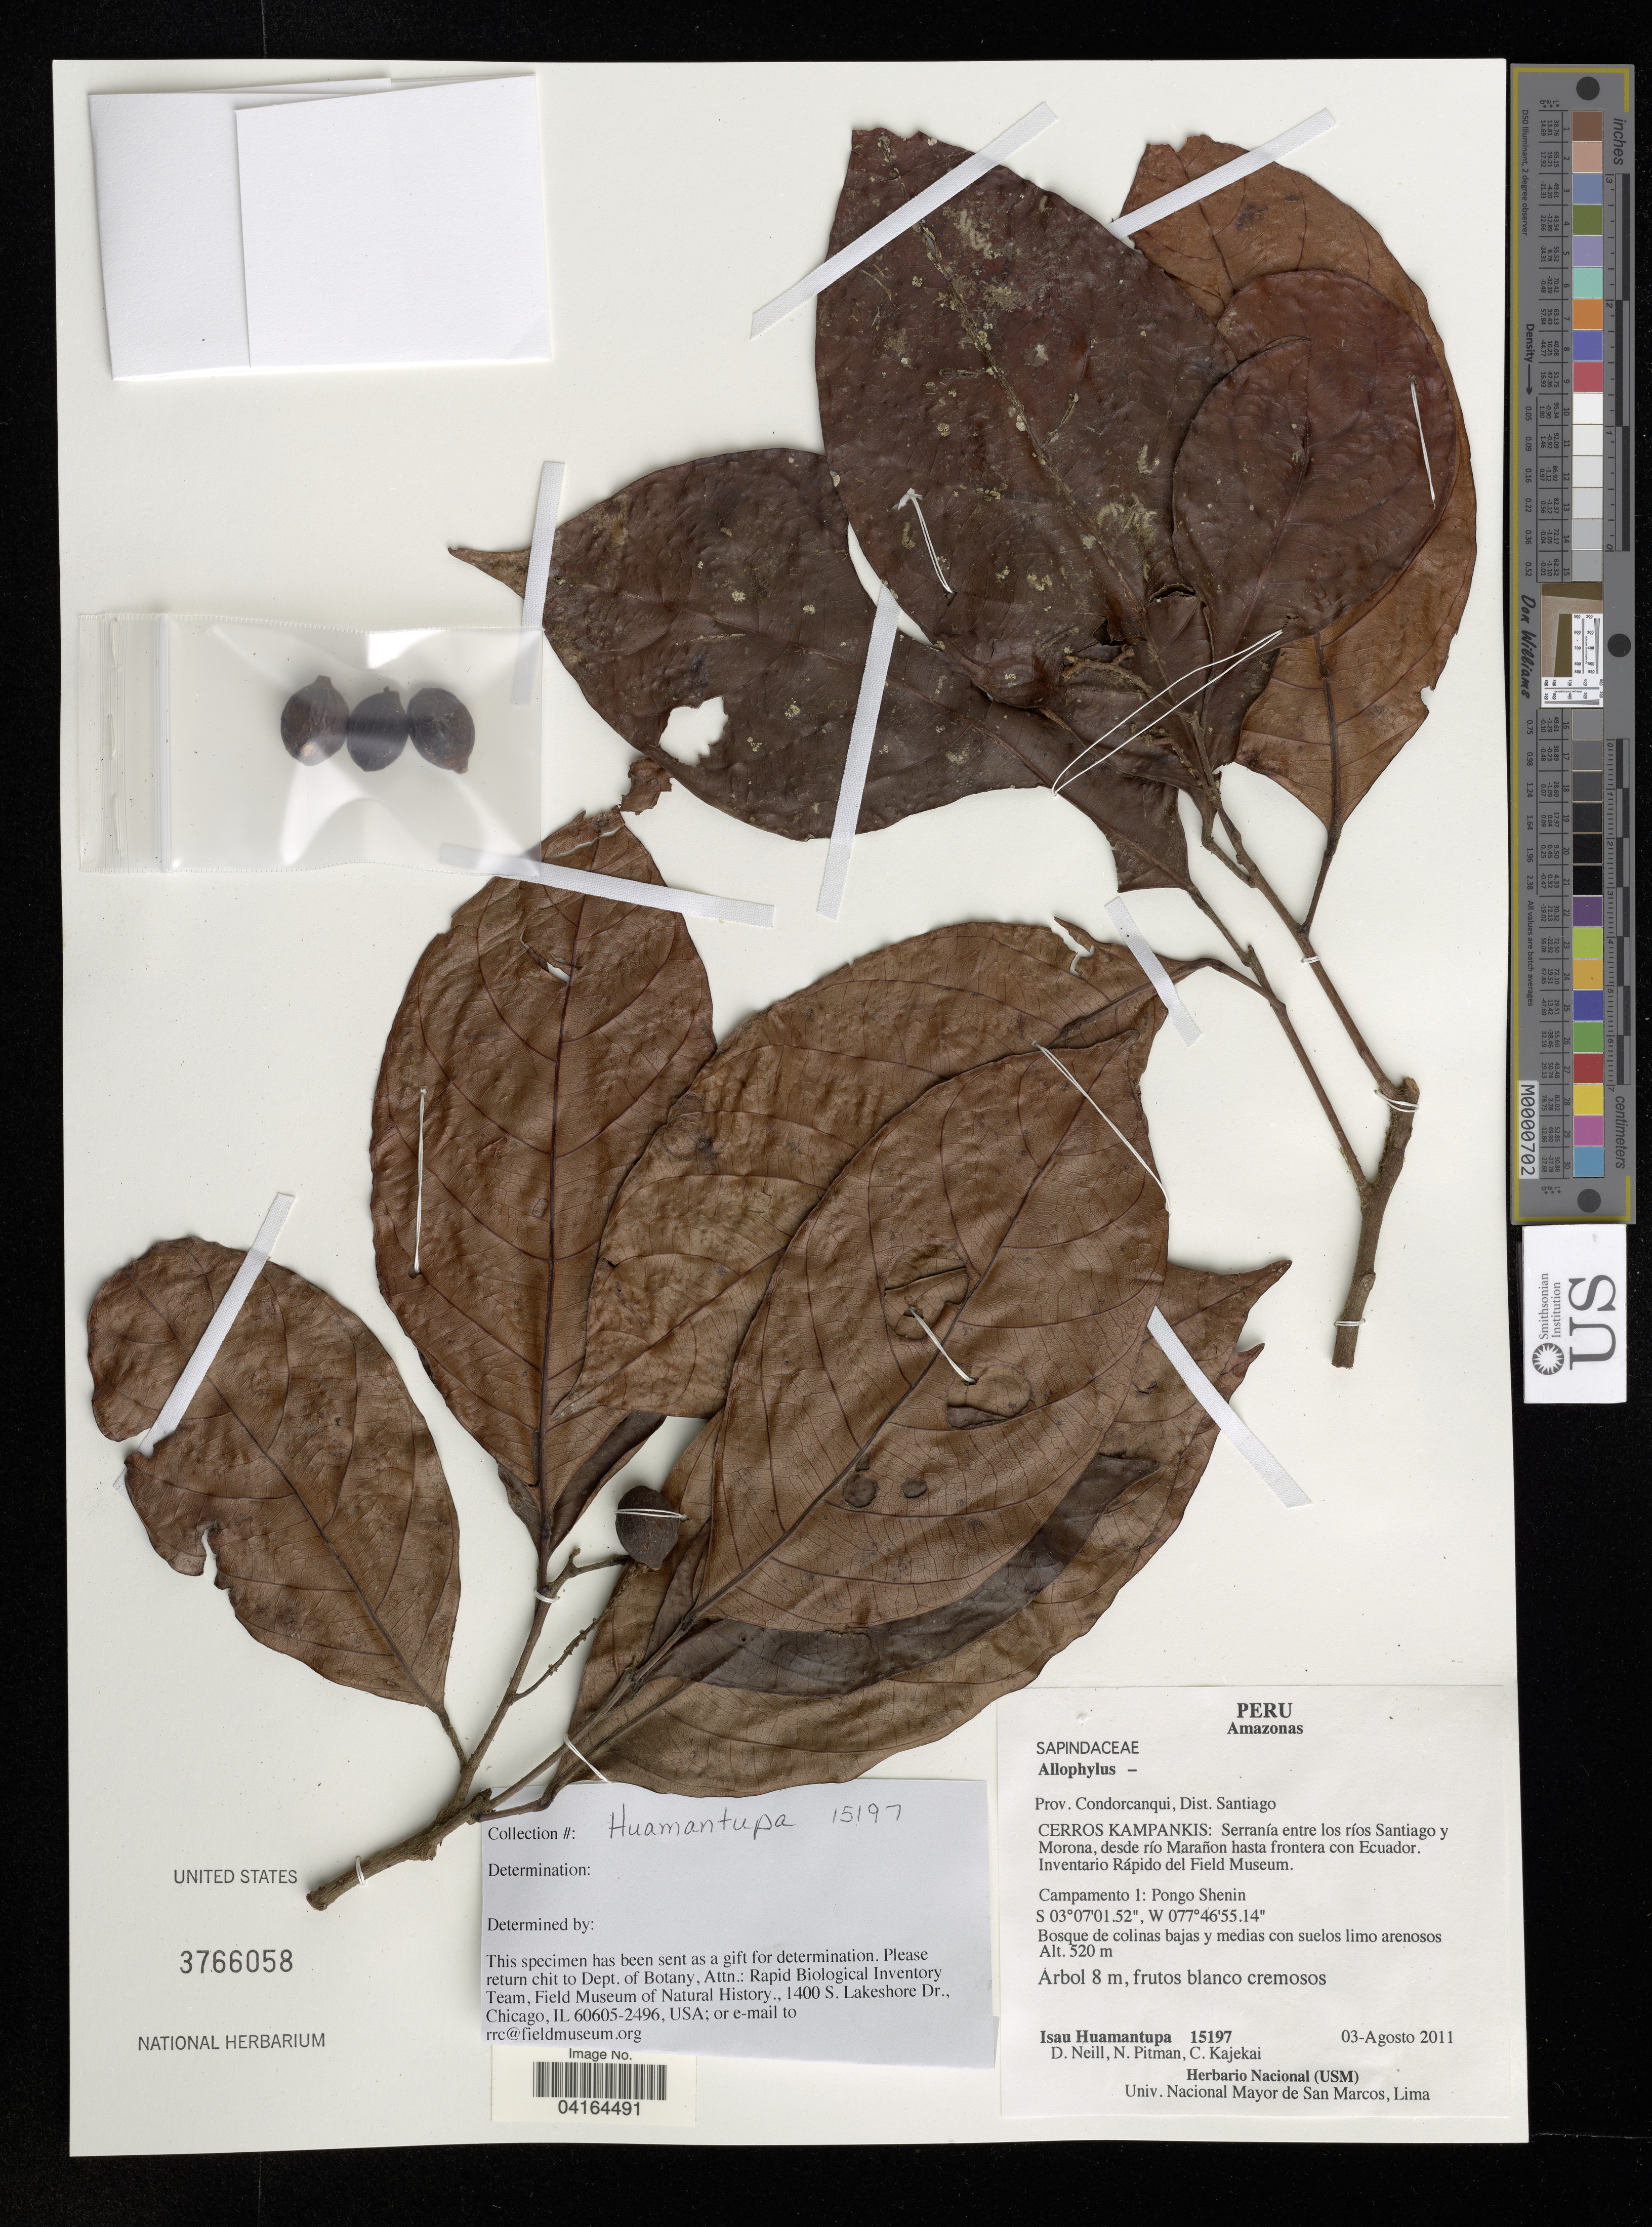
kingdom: Plantae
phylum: Tracheophyta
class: Magnoliopsida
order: Sapindales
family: Sapindaceae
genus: Allophylus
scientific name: Allophylus sp.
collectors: I. Huamantupa, D. Neill, N. Pitman & C. Kajekai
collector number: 15197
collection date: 2011-08-03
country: Peru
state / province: Amazonas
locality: Prov. Condorcanqui, Dist. Santiago. ? Cerros Kampankis: Serranía entre los ríos Santiago y Morona, desde río Marañon hasta frontera con Ecuador. Inventario Rápido del Field Museum.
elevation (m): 520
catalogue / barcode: US 3766058